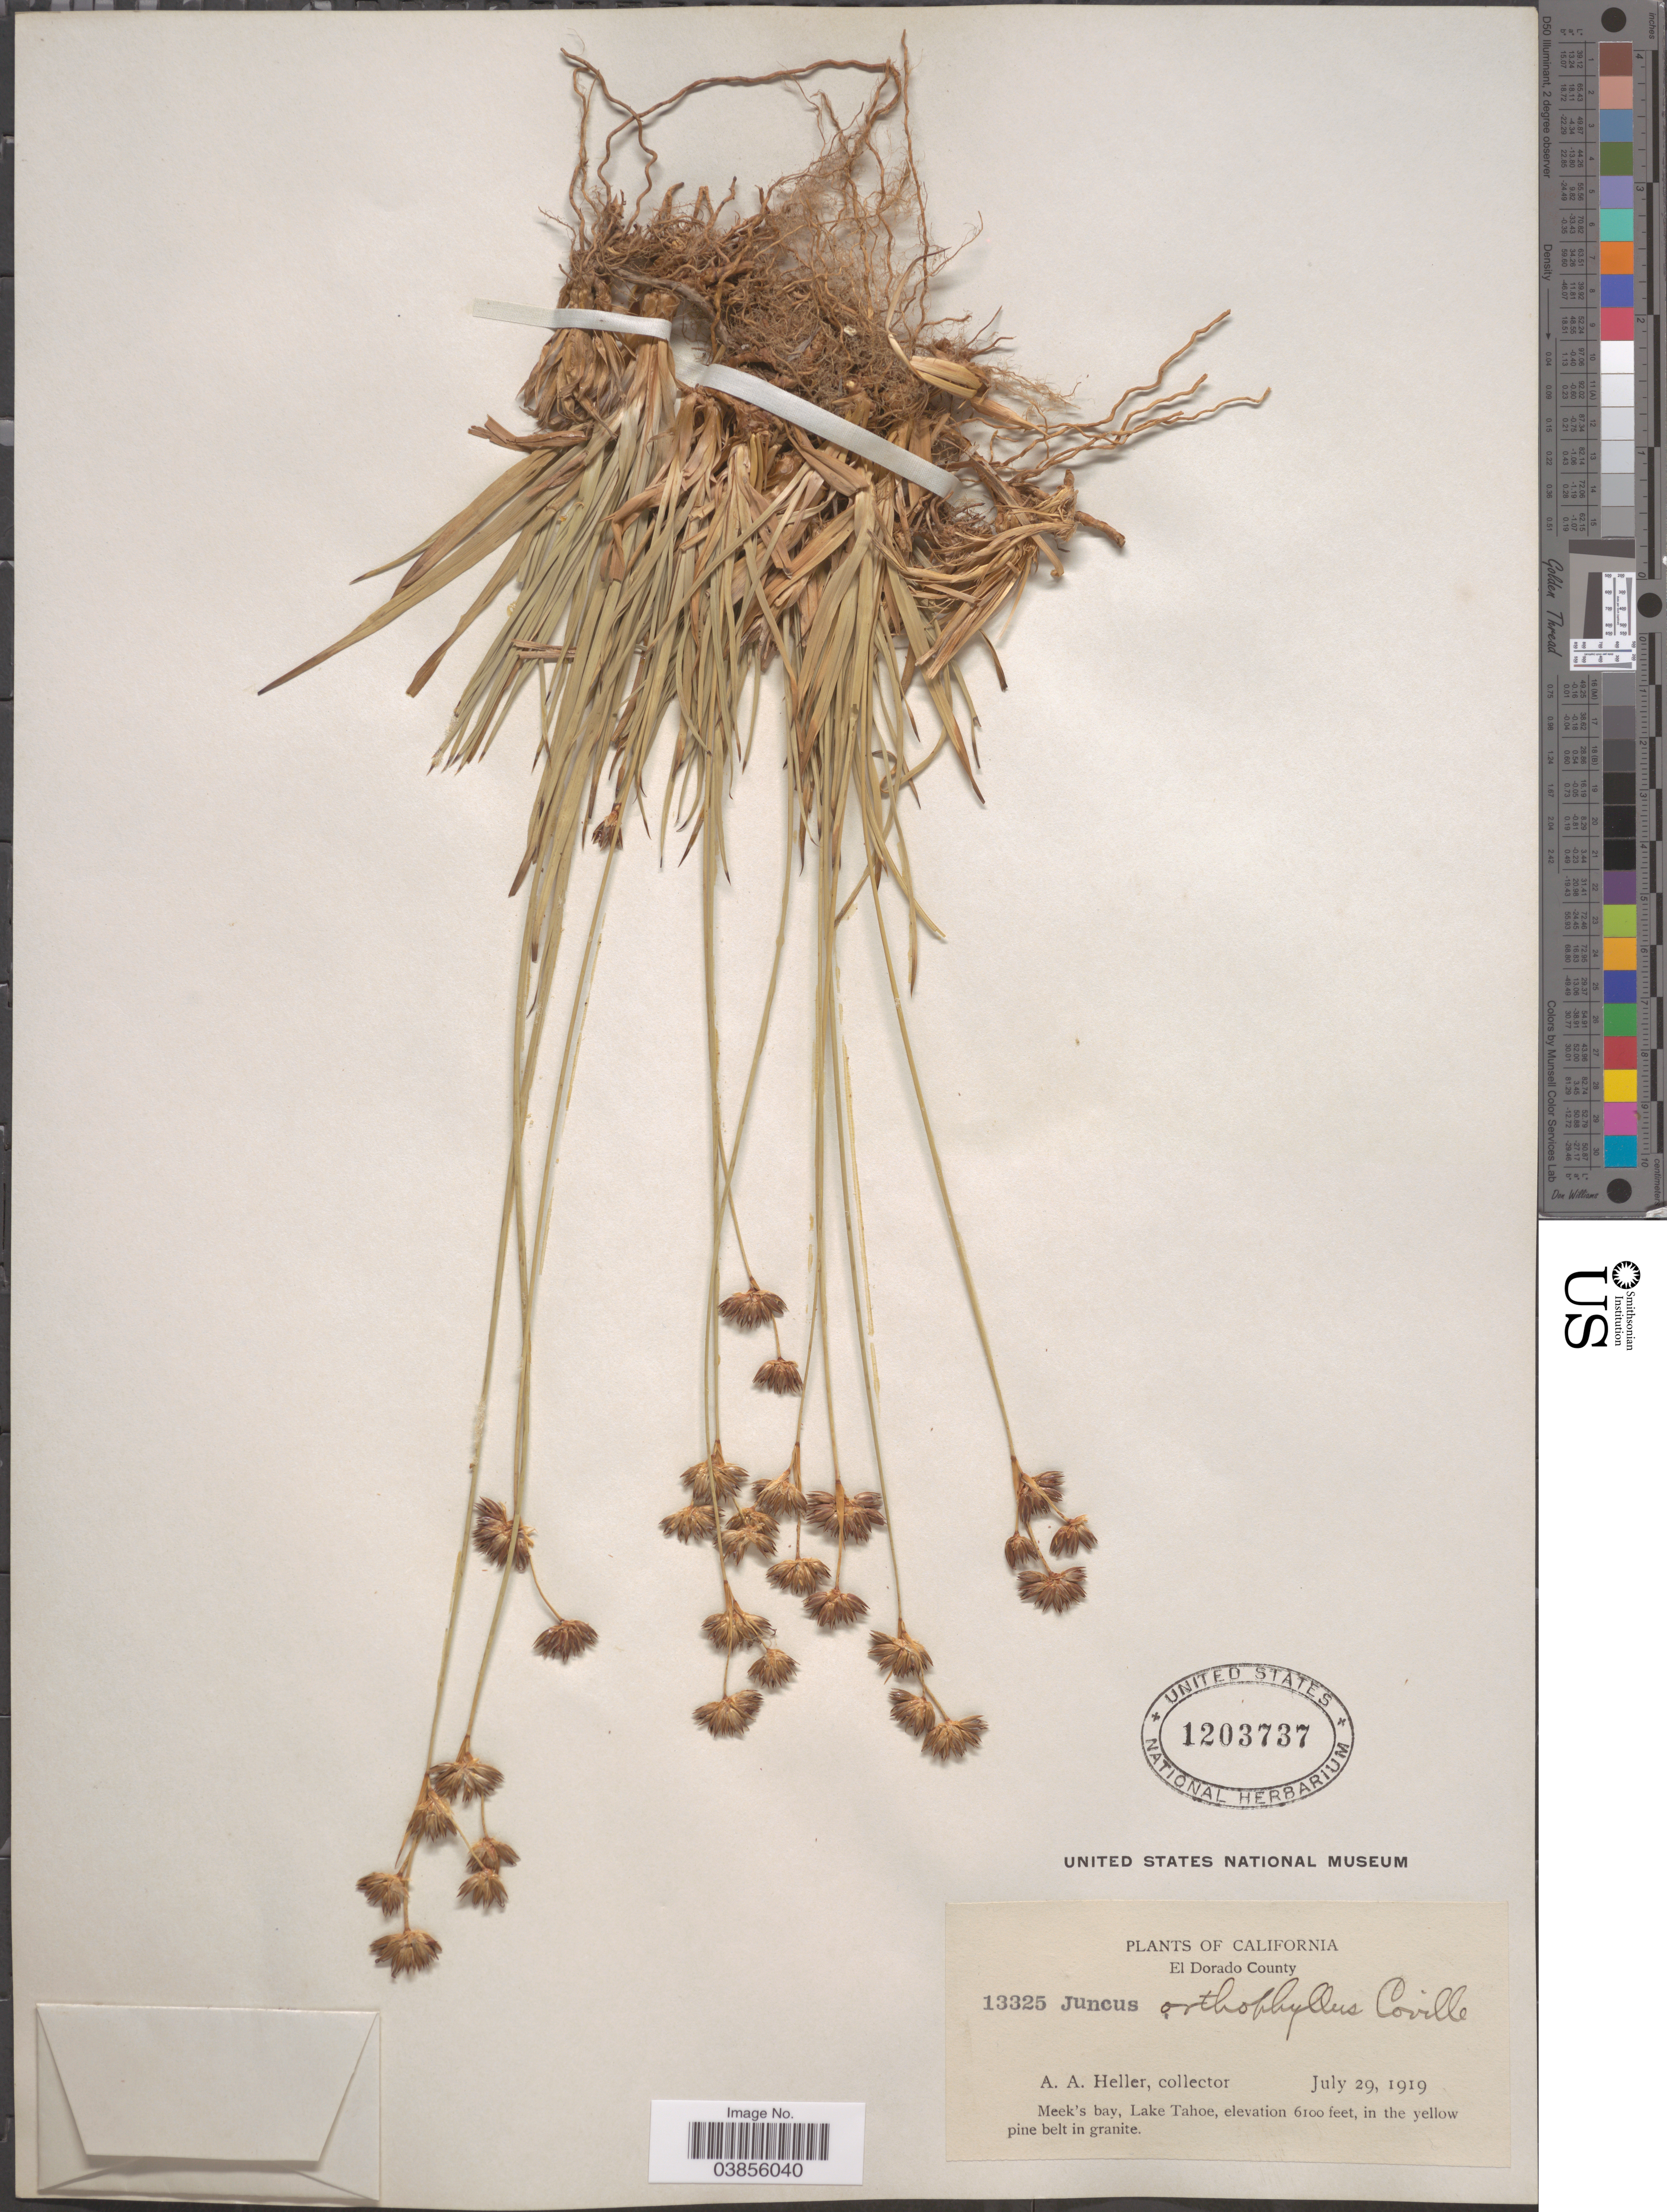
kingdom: Plantae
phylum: Tracheophyta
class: Liliopsida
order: Poales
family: Juncaceae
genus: Juncus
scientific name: Juncus orthophyllus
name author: Coville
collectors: A. A. Heller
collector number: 13325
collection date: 1919-07-29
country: United States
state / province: California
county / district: El Dorado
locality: El Dorado County. Meek's bay, Lake Tahoe.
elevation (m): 1859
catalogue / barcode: US 1203737